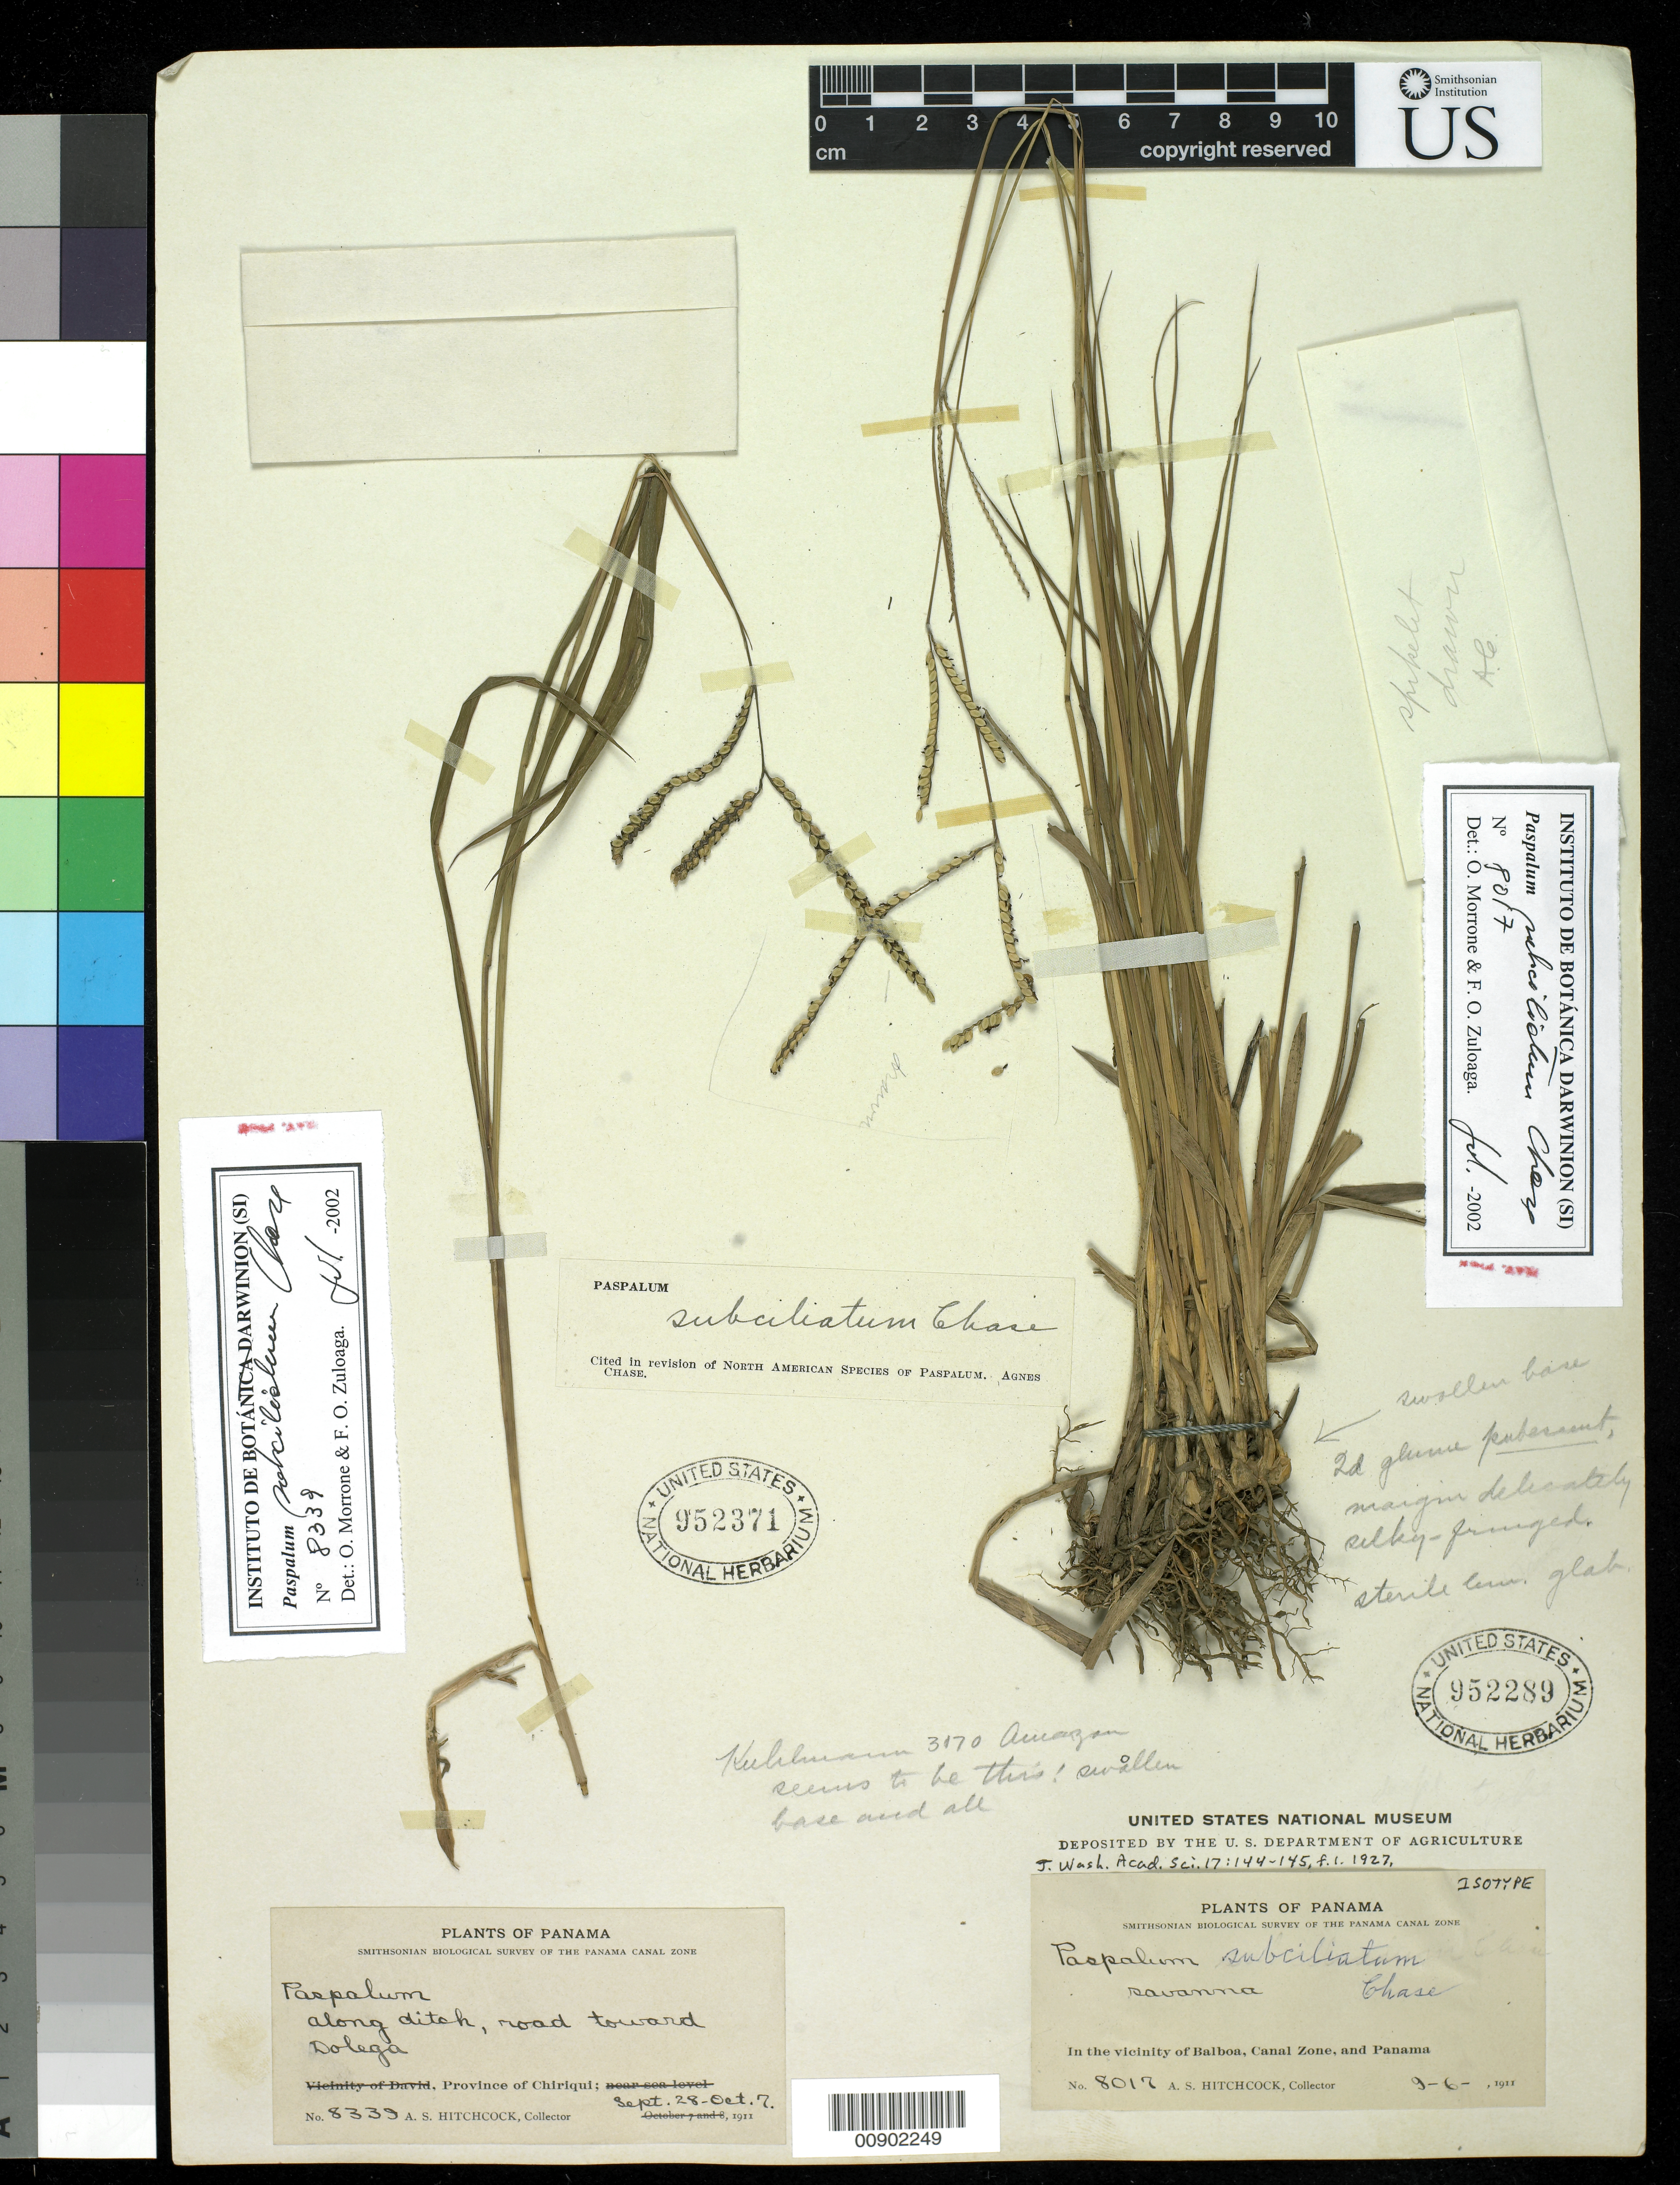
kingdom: Plantae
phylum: Tracheophyta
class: Liliopsida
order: Poales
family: Poaceae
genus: Paspalum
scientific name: Paspalum subciliatum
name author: Chase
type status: Isotype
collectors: A. S. Hitchcock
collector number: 8017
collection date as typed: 06 Sep 1911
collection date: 1911-09-06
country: Panama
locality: In the vicinity of Balboa, Canal Zone, and Panama.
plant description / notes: Also mounted on sheet is material of Hitchcock 8339 (not type material).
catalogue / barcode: US 952371